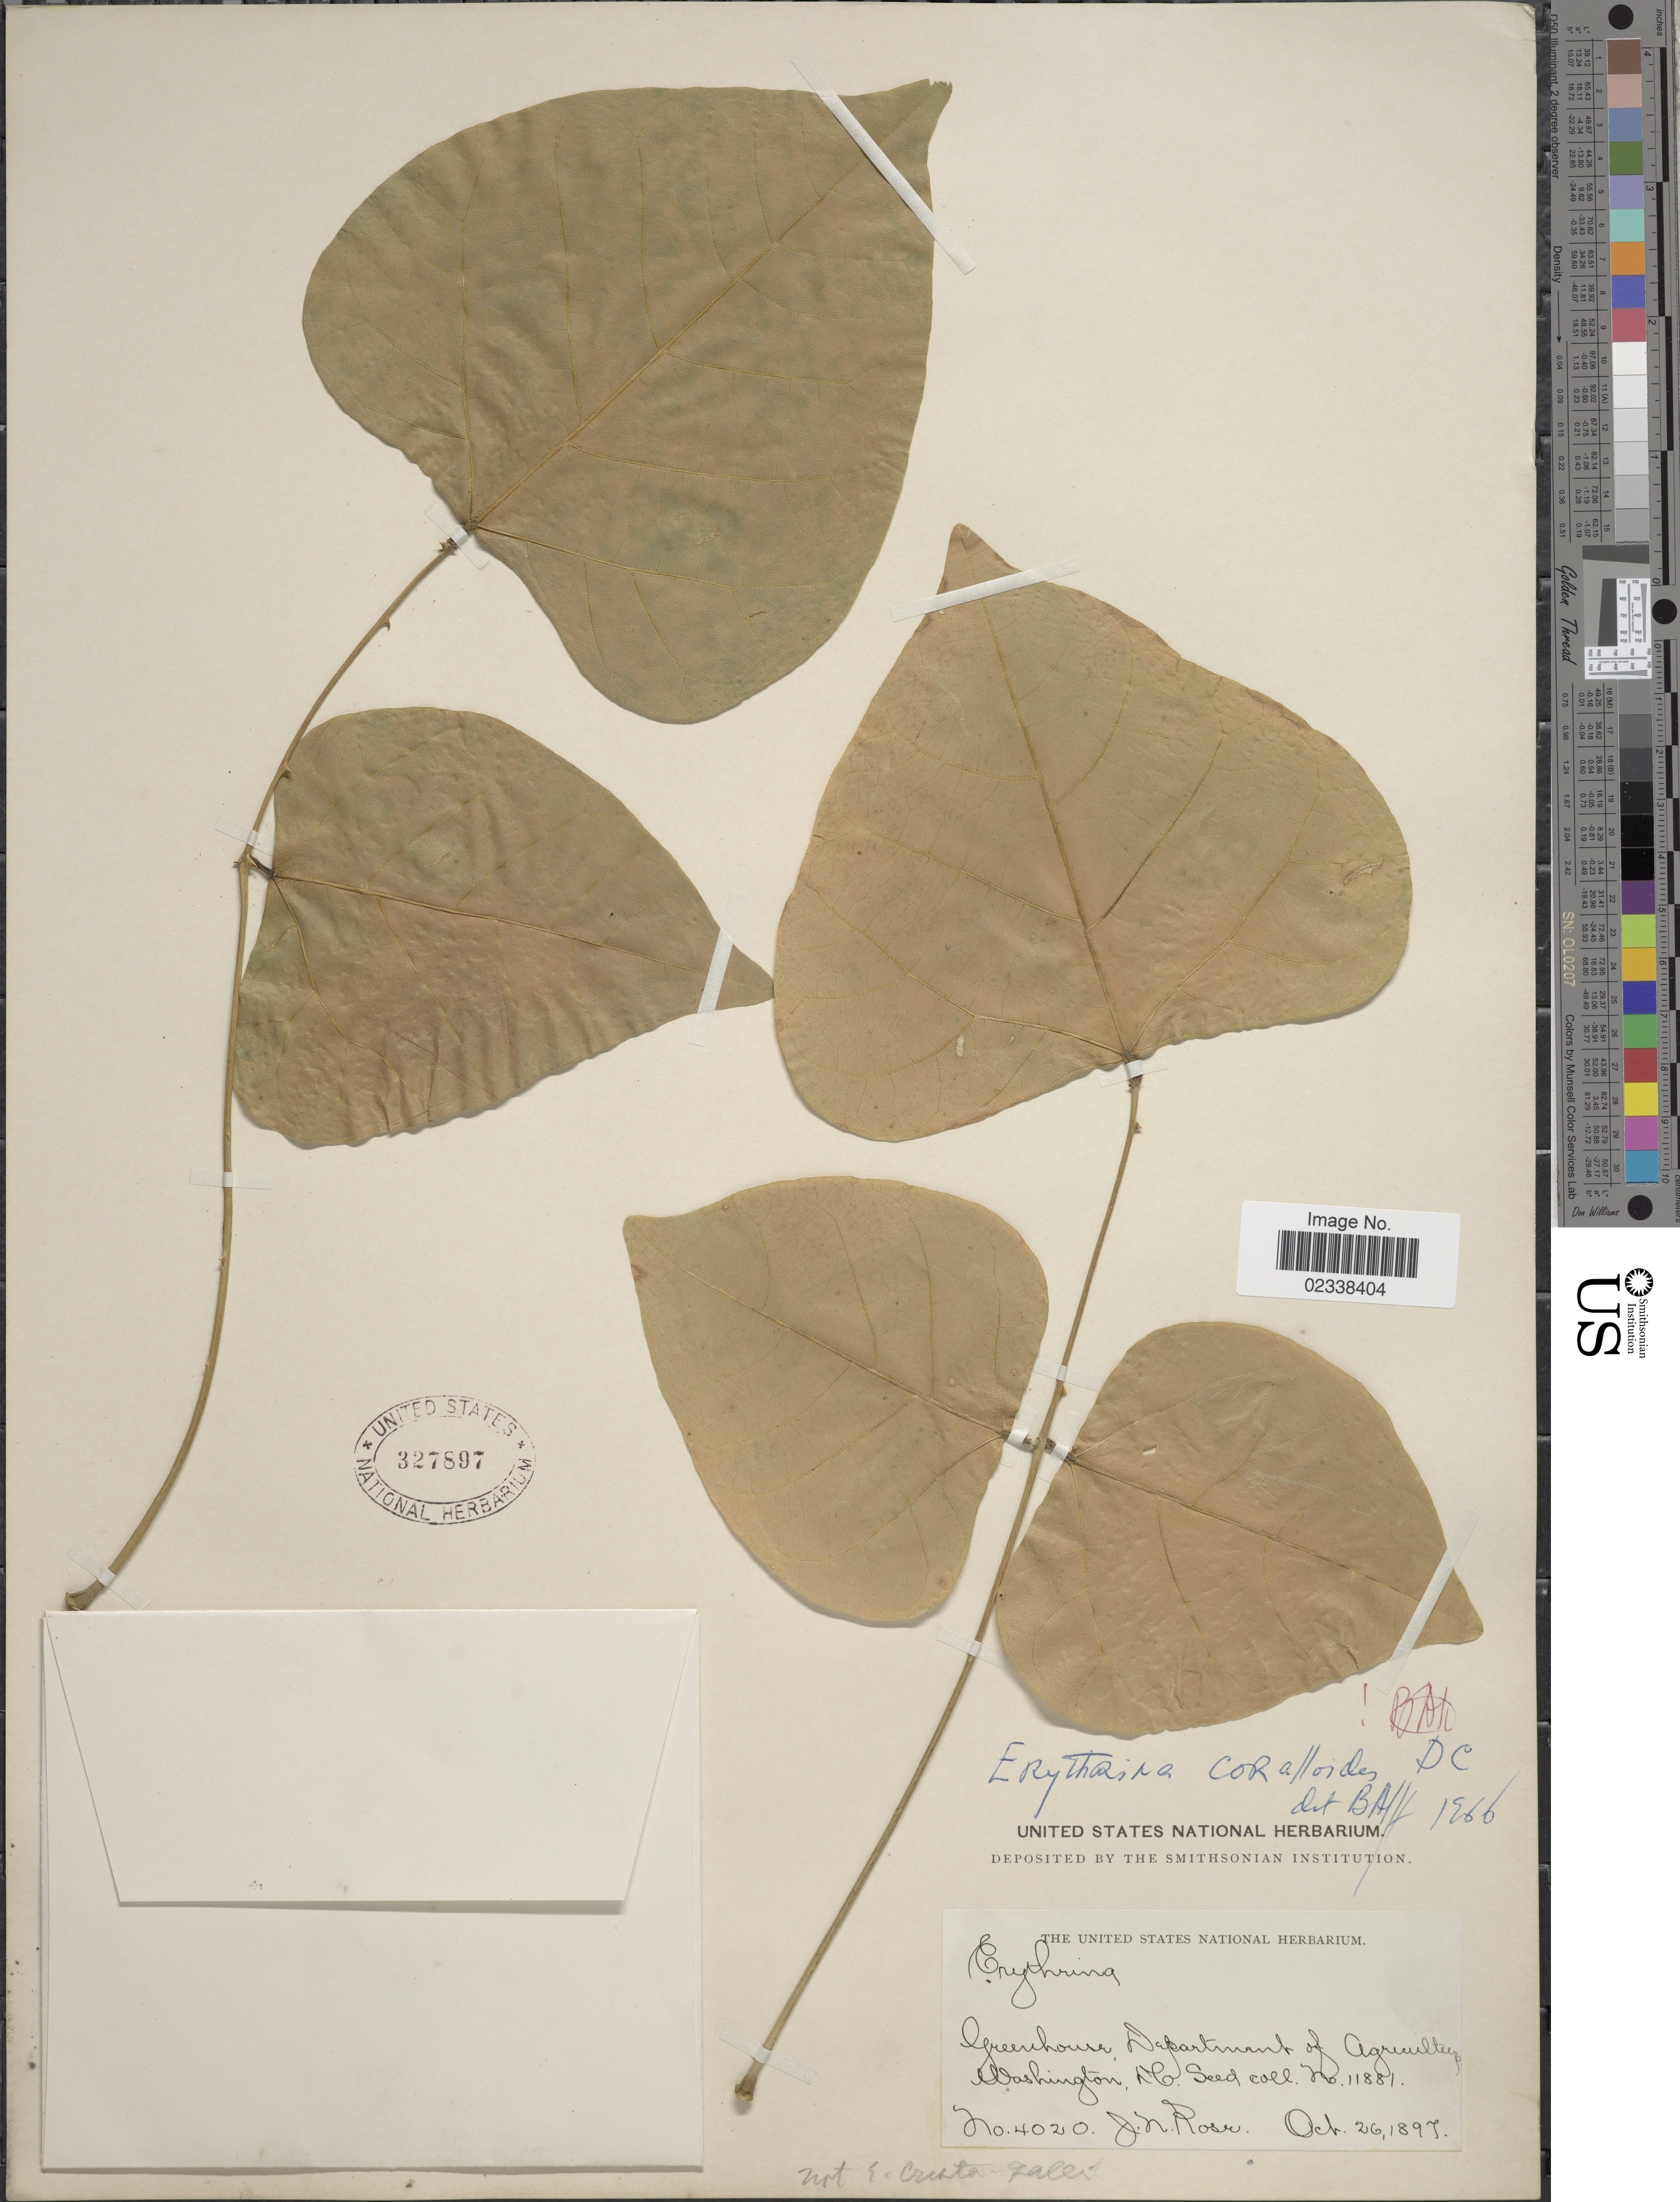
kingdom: Plantae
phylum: Tracheophyta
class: Magnoliopsida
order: Fabales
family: Fabaceae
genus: Erythrina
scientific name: Erythrina coralloides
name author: DC.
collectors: J. N. Rose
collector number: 4020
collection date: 1897-10-26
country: United States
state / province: District of Columbia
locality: Greenhouse, Department of Agriculture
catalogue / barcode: US 327897